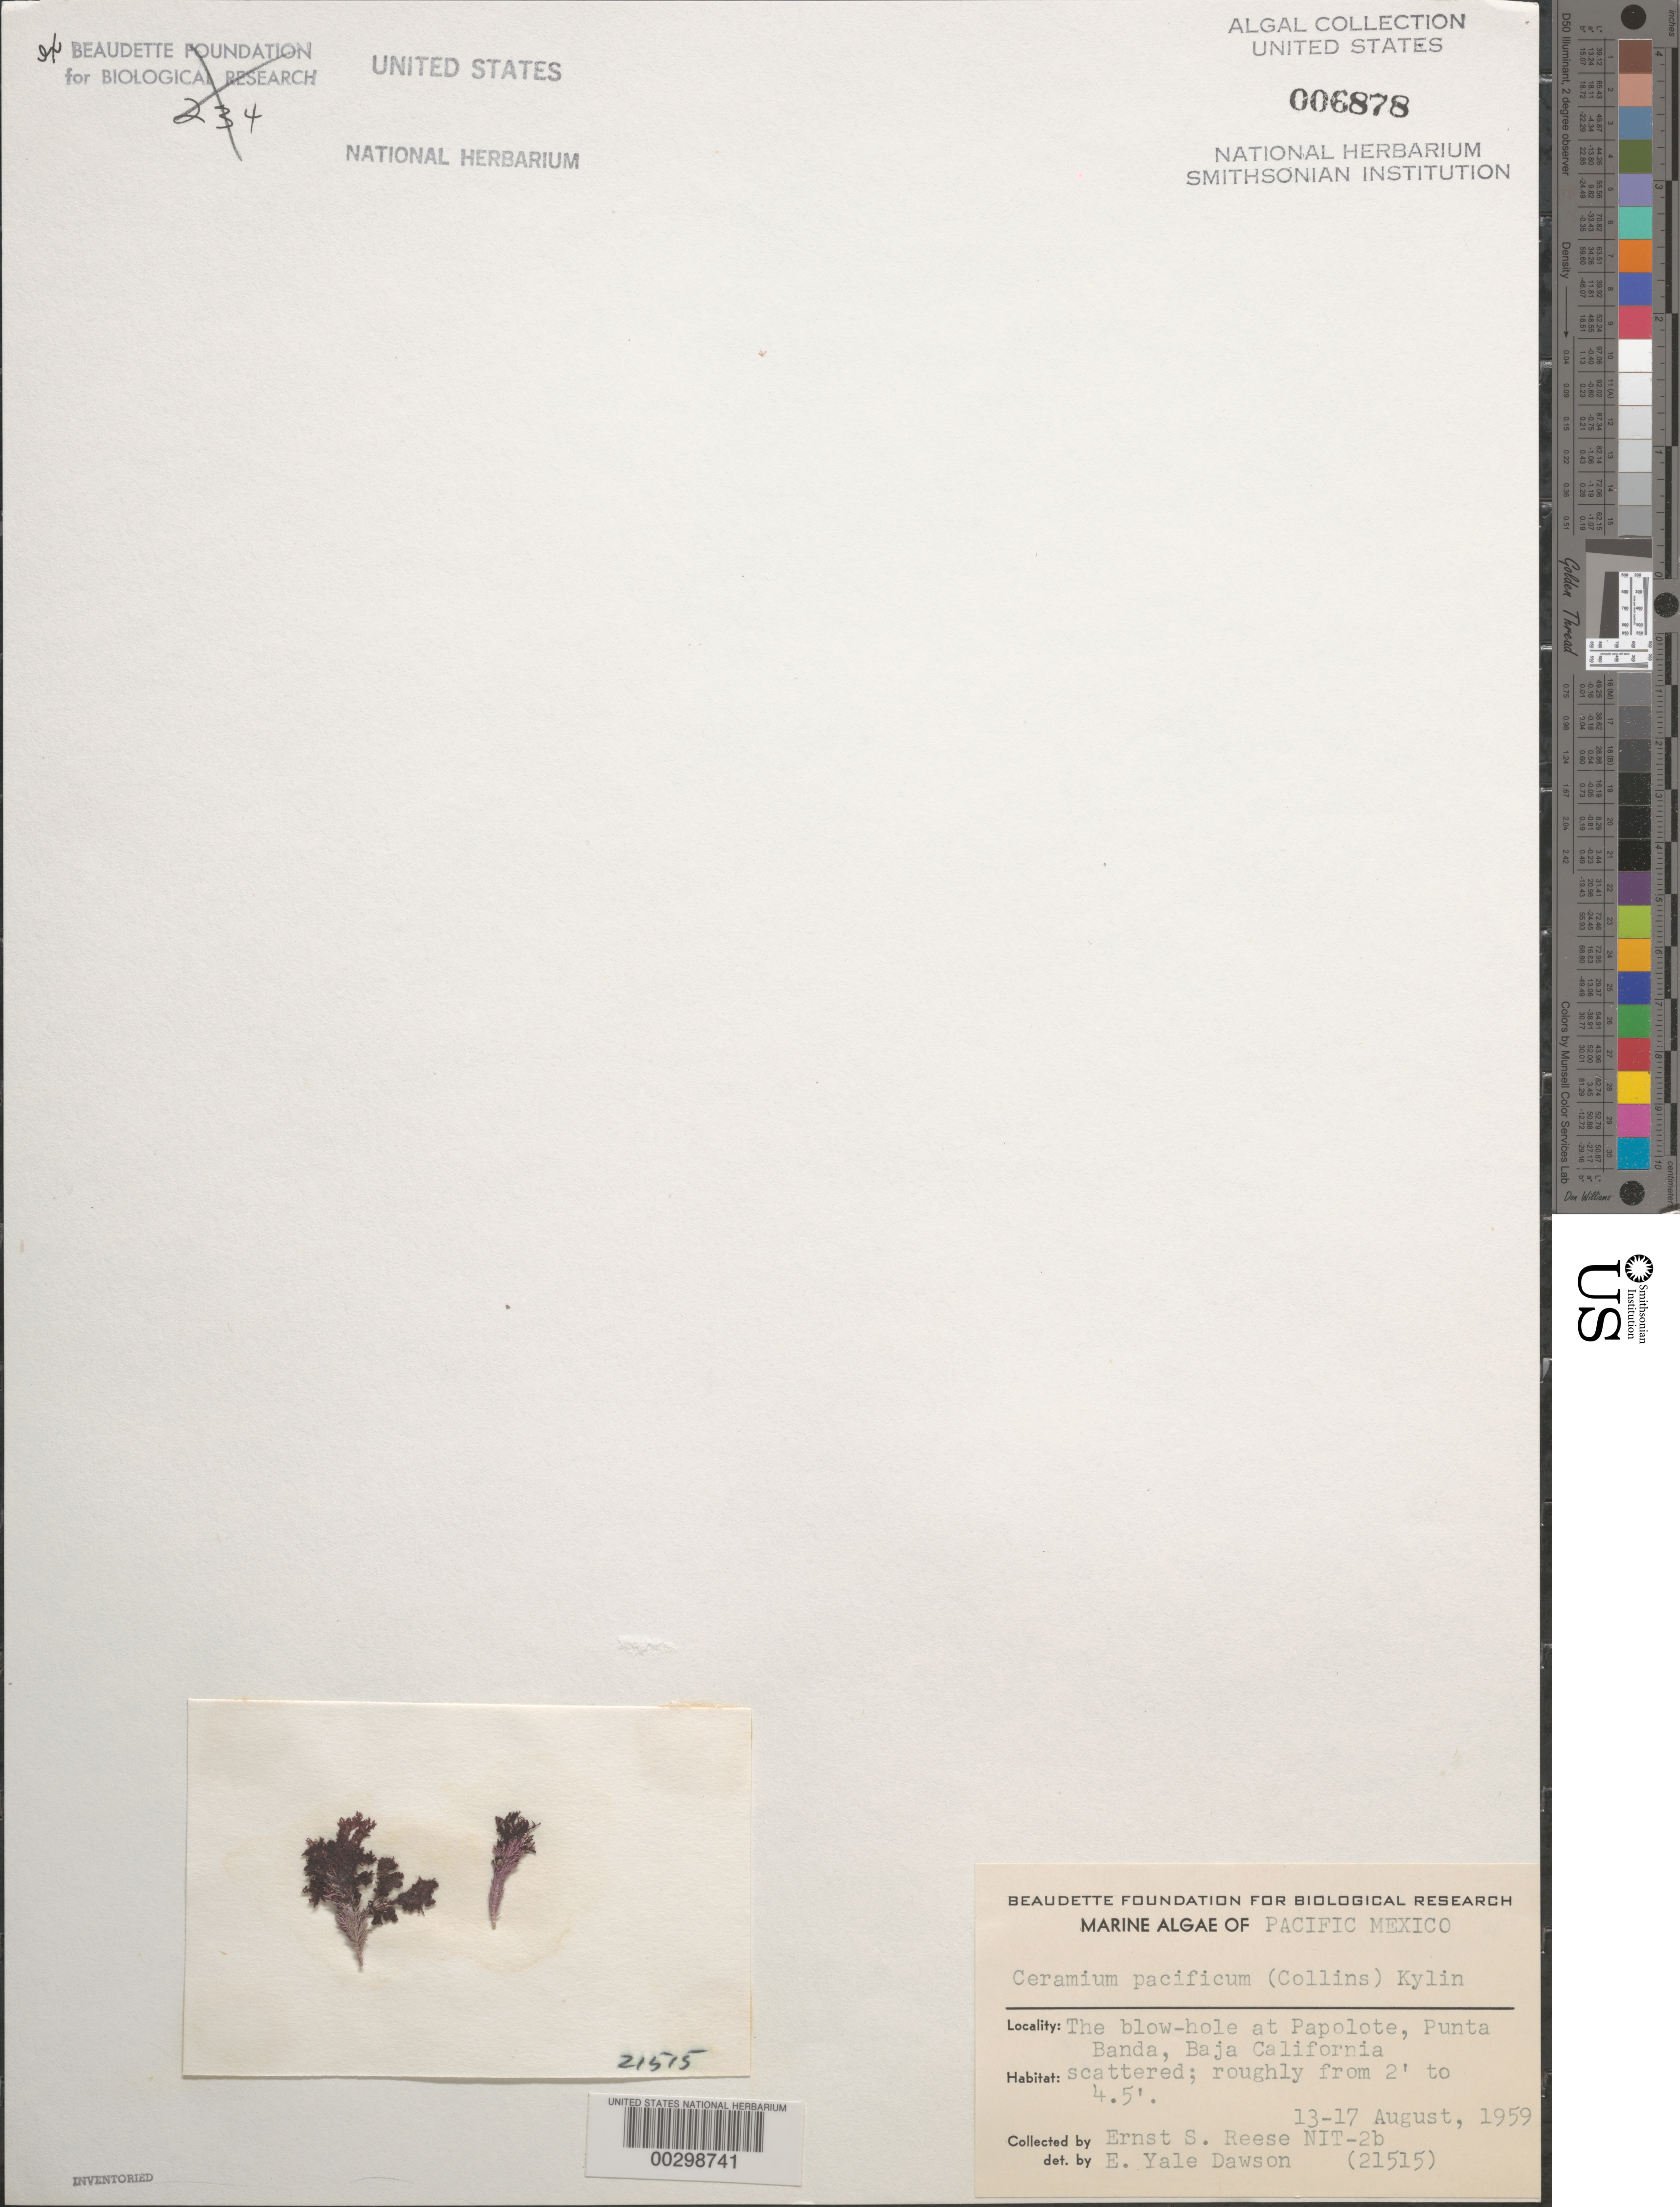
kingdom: Plantae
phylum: Rhodophyta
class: Florideophyceae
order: Ceramiales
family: Ceramiaceae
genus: Ceramium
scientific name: Ceramium pacificum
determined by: Dawson, E. Y.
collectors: E. Reese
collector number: EYD 21515 & NIT-2B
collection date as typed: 13 Aug 1959 to 17 Aug 1959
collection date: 1959-08-13/1959-08-17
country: Mexico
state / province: Baja California Norte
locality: Blow Hole, Papolote, Punta Banda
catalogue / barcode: US 6878